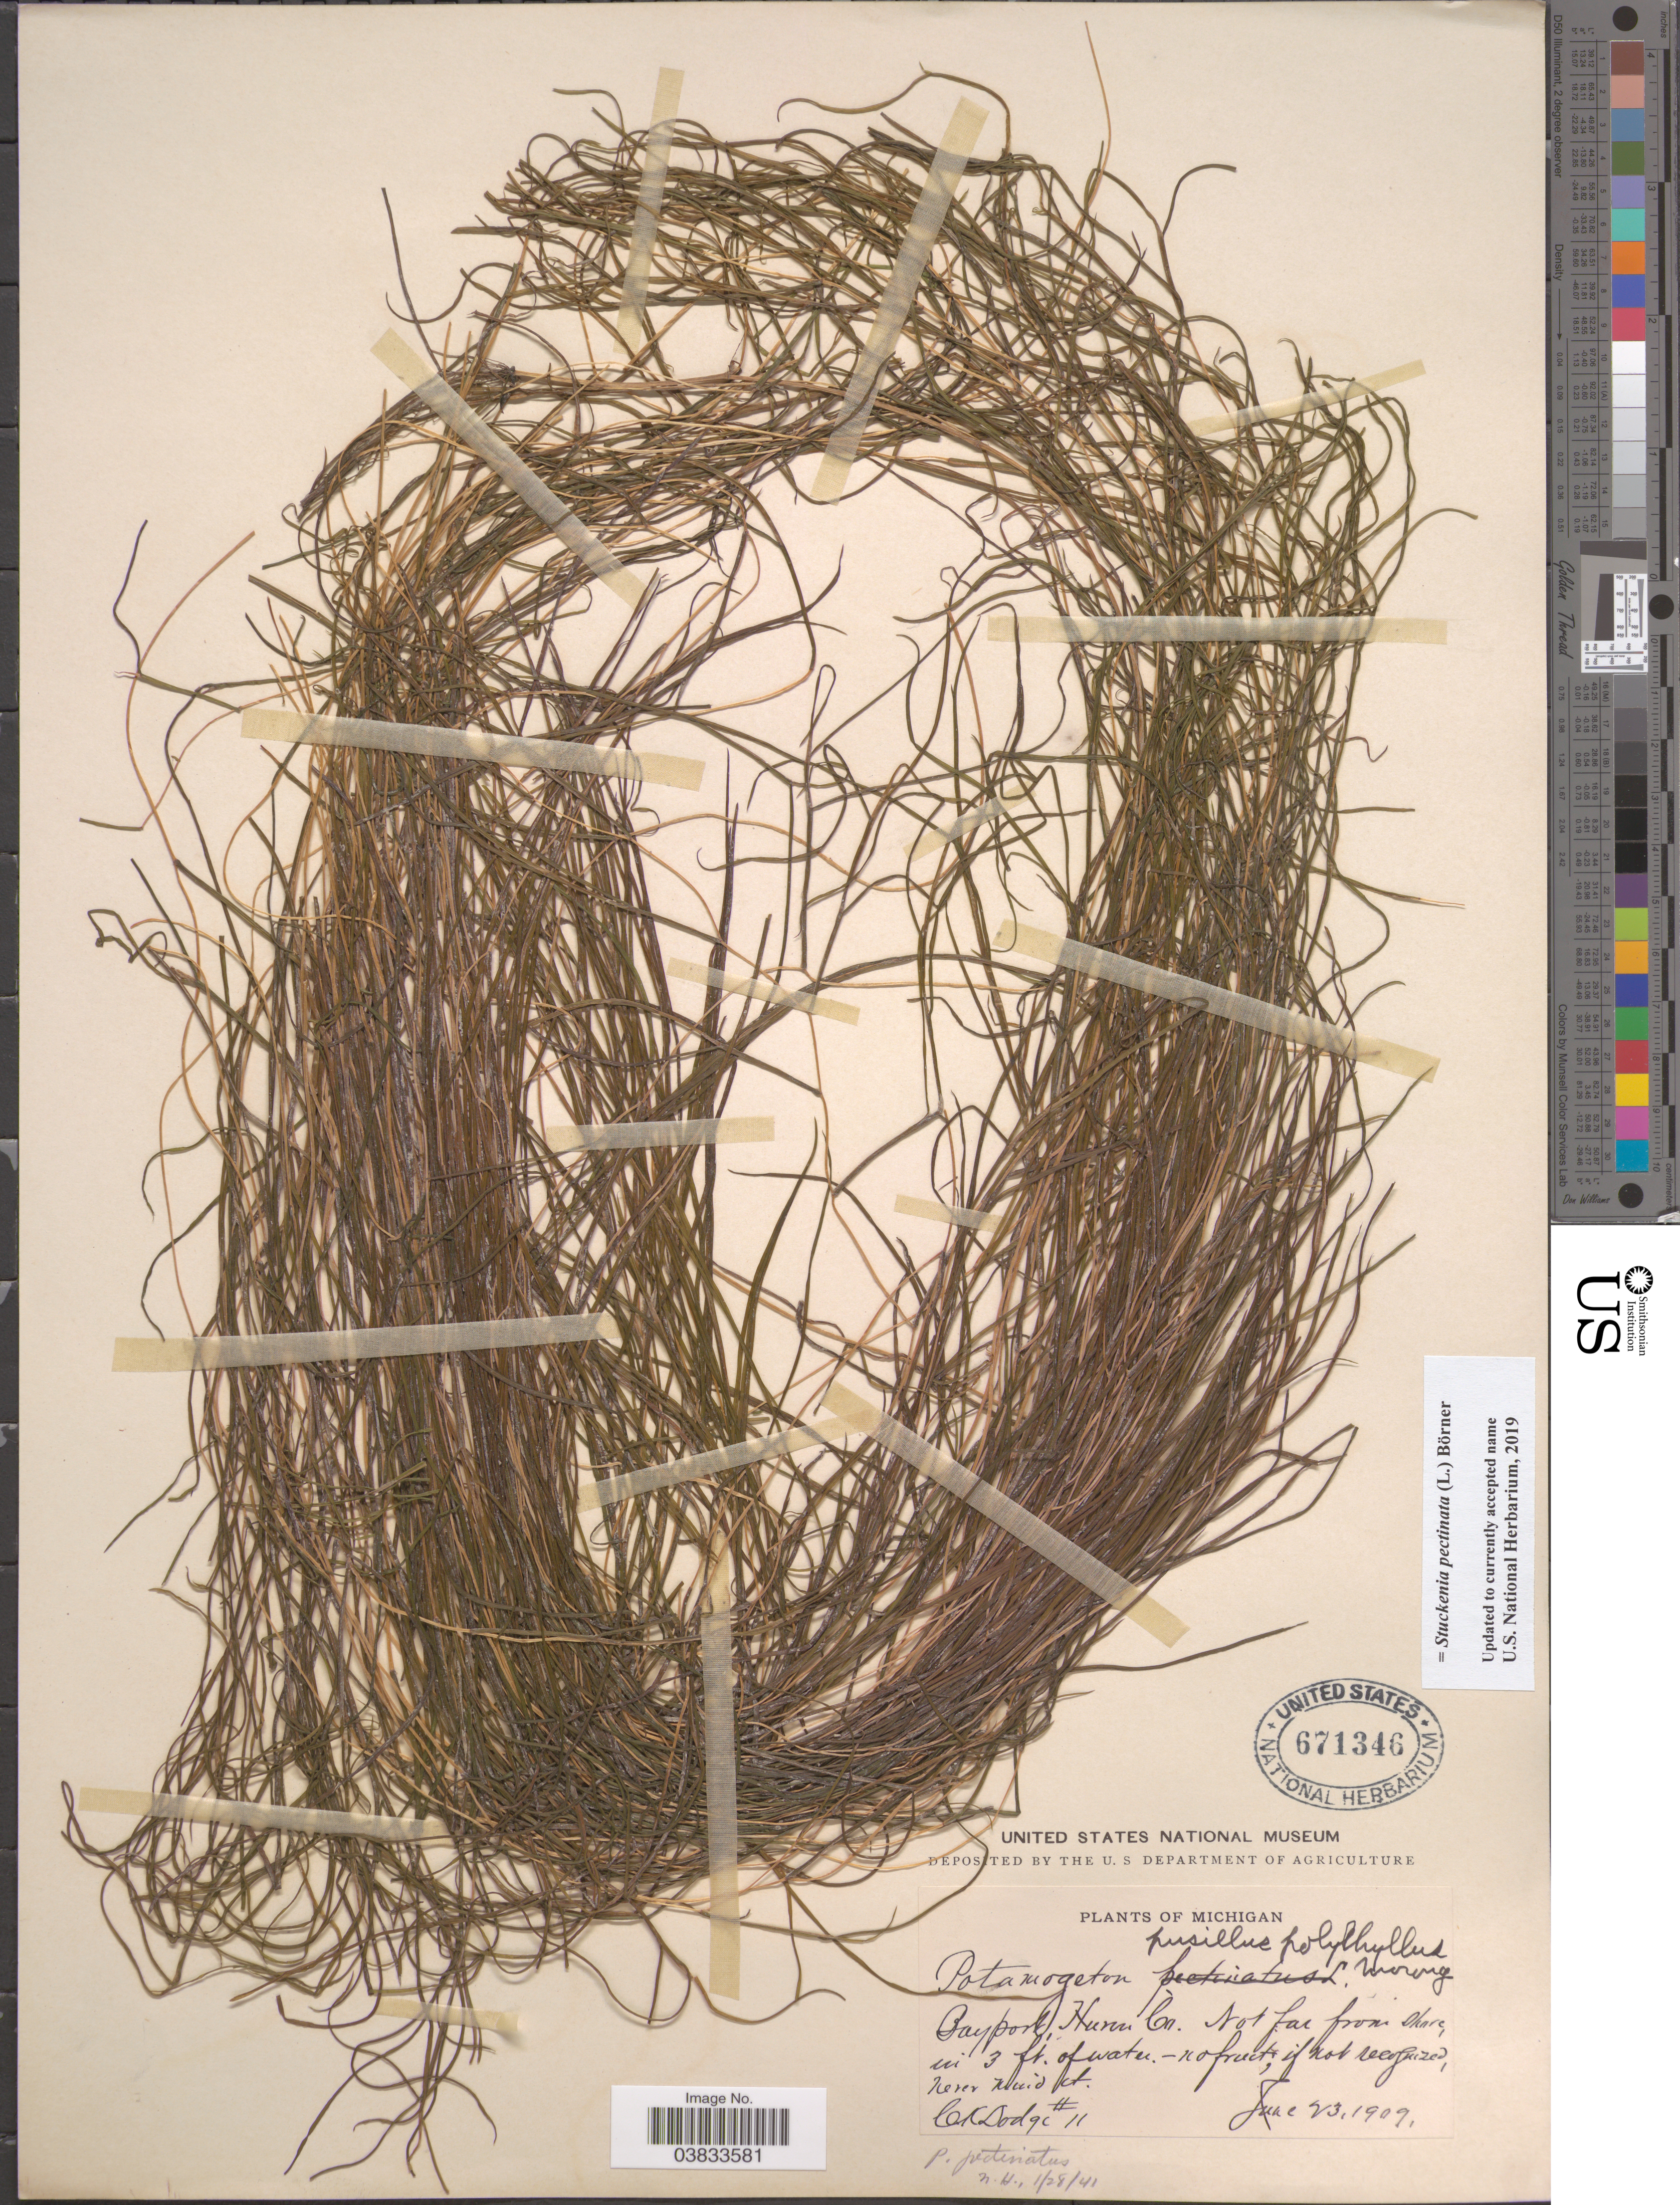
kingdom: Plantae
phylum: Tracheophyta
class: Liliopsida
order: Alismatales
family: Potamogetonaceae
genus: Stuckenia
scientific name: Stuckenia pectinata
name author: (L.) Börner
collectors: C. Dodge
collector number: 11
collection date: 1909-06-23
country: United States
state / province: Michigan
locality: Bayport, Huron Co.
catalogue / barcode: US 671346